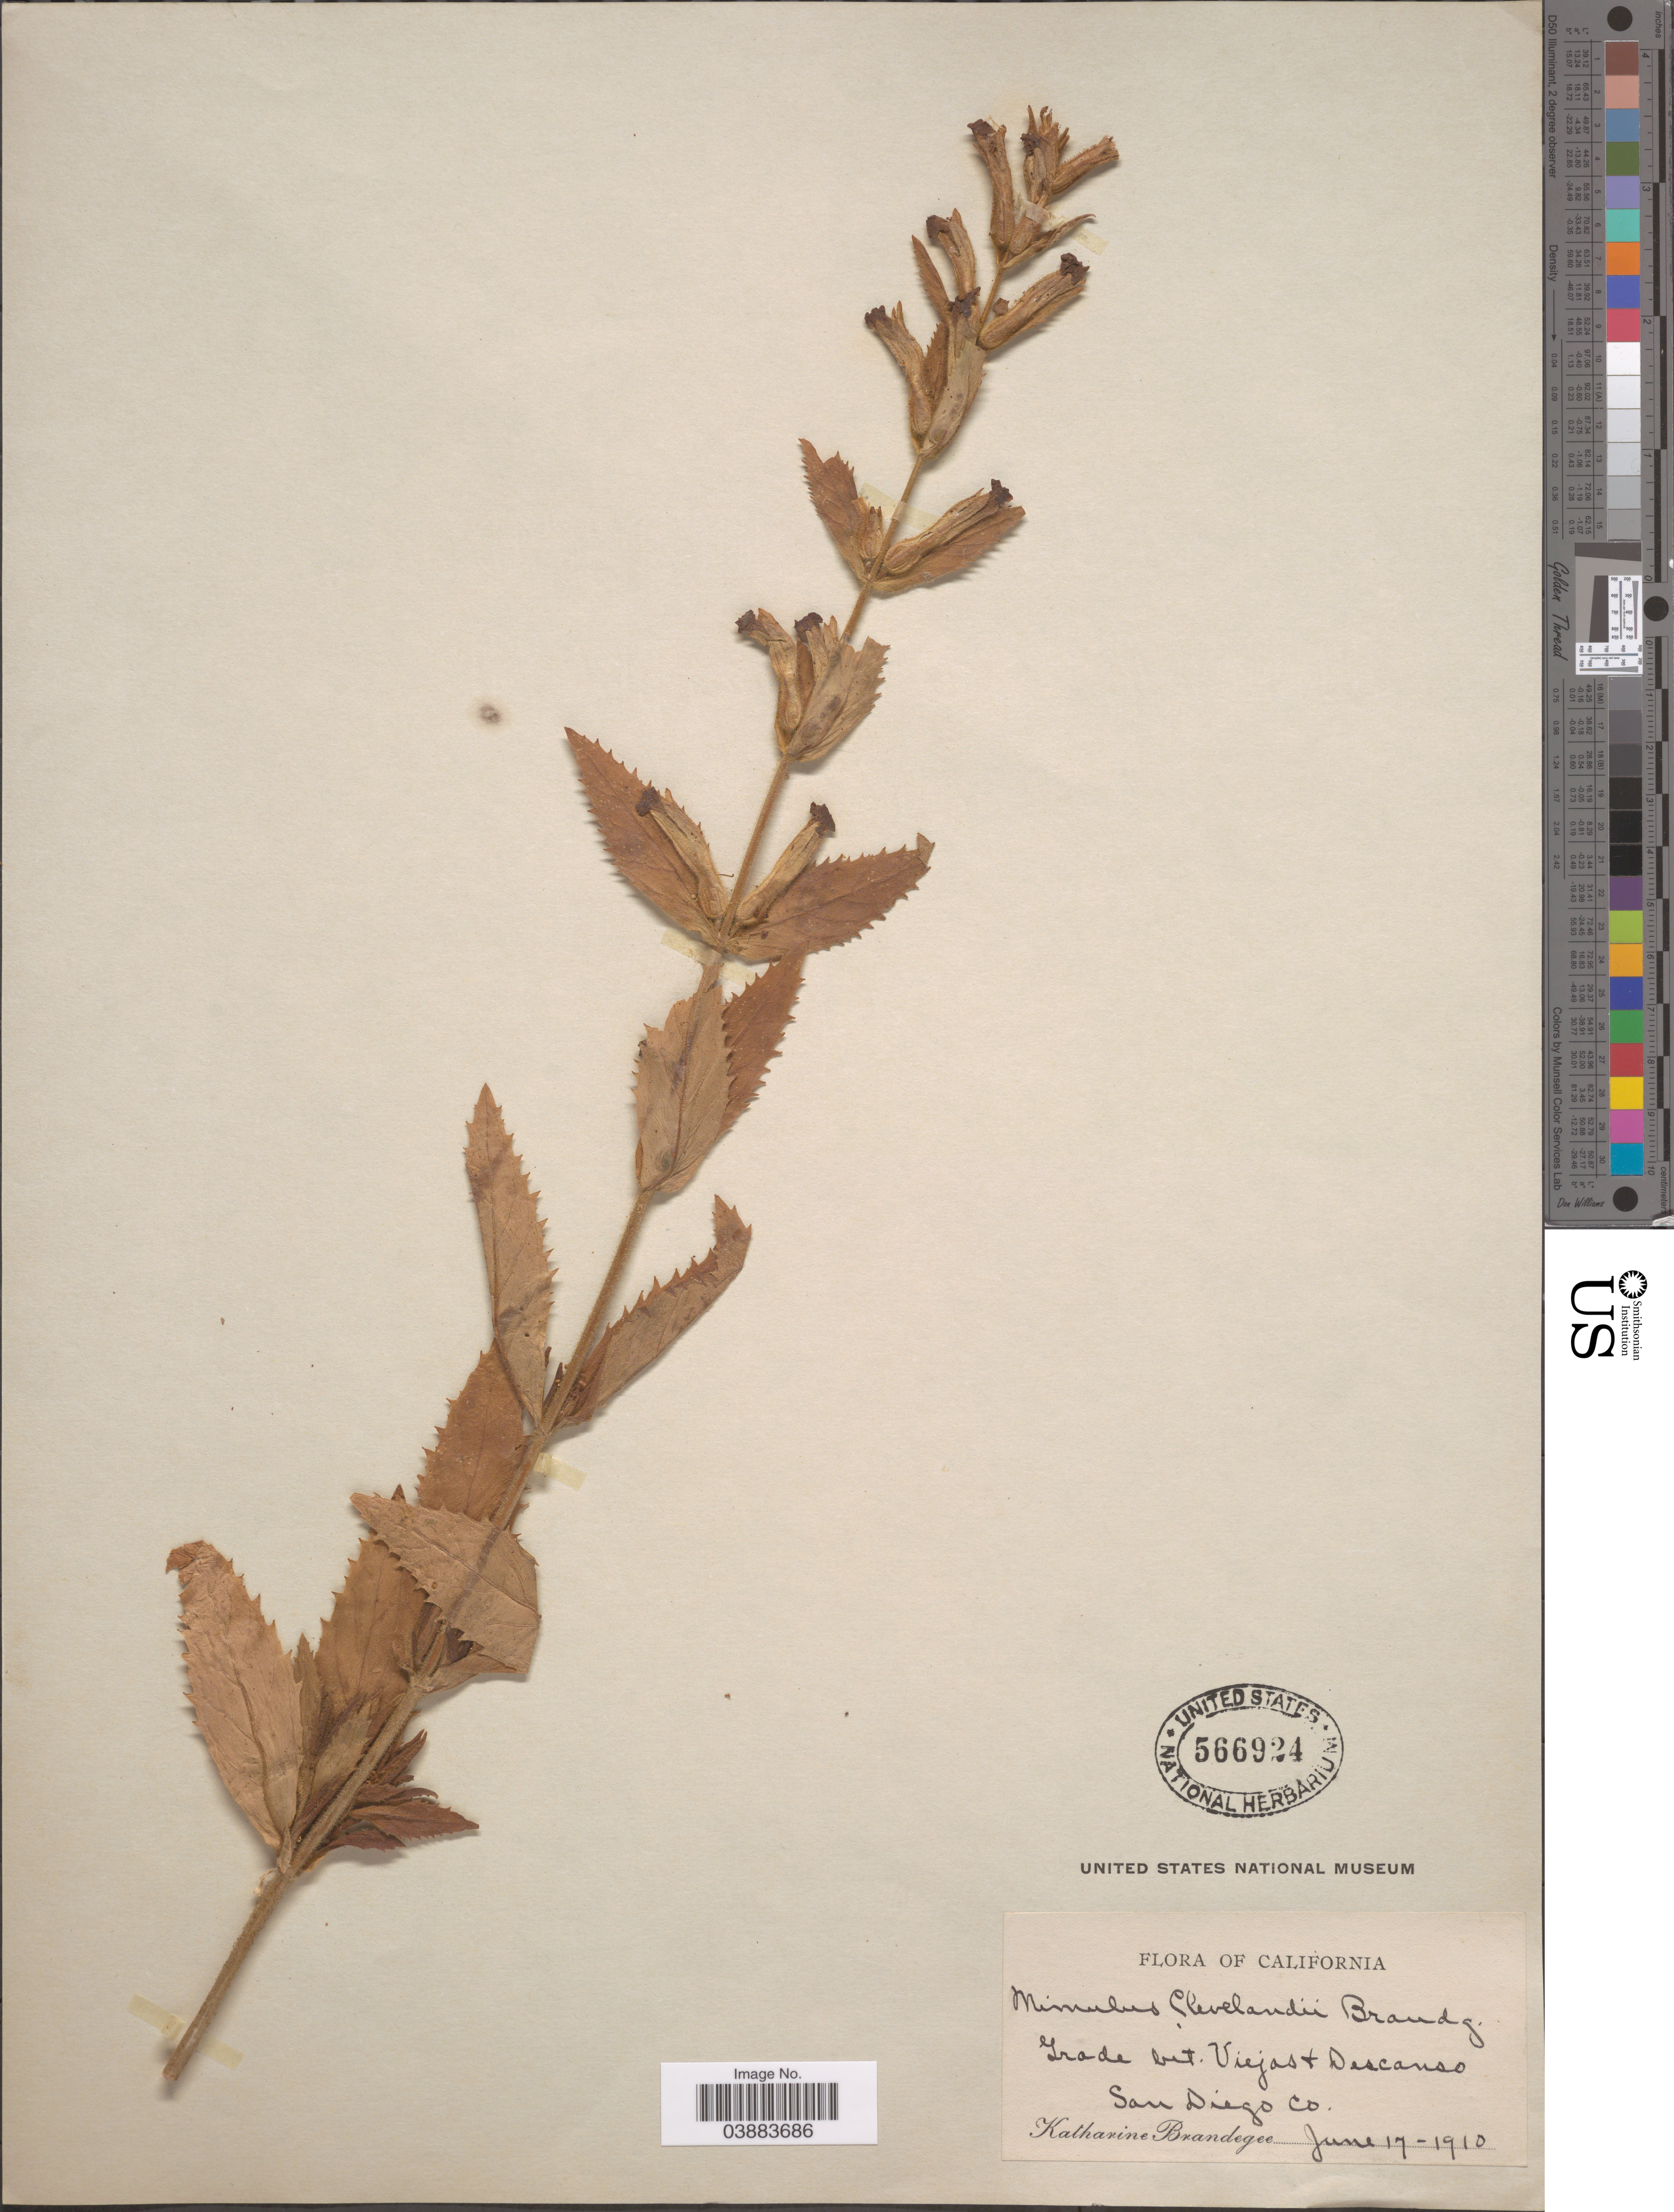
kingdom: Plantae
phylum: Tracheophyta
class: Magnoliopsida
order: Lamiales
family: Phrymaceae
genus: Diplacus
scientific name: Diplacus clevelandii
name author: (Brandegee) Greene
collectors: M. K. Brandegee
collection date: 1910-06-17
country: United States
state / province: California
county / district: San Diego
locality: Grade bet. Viejas + Descanso. San Diego Co.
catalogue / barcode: US 566924